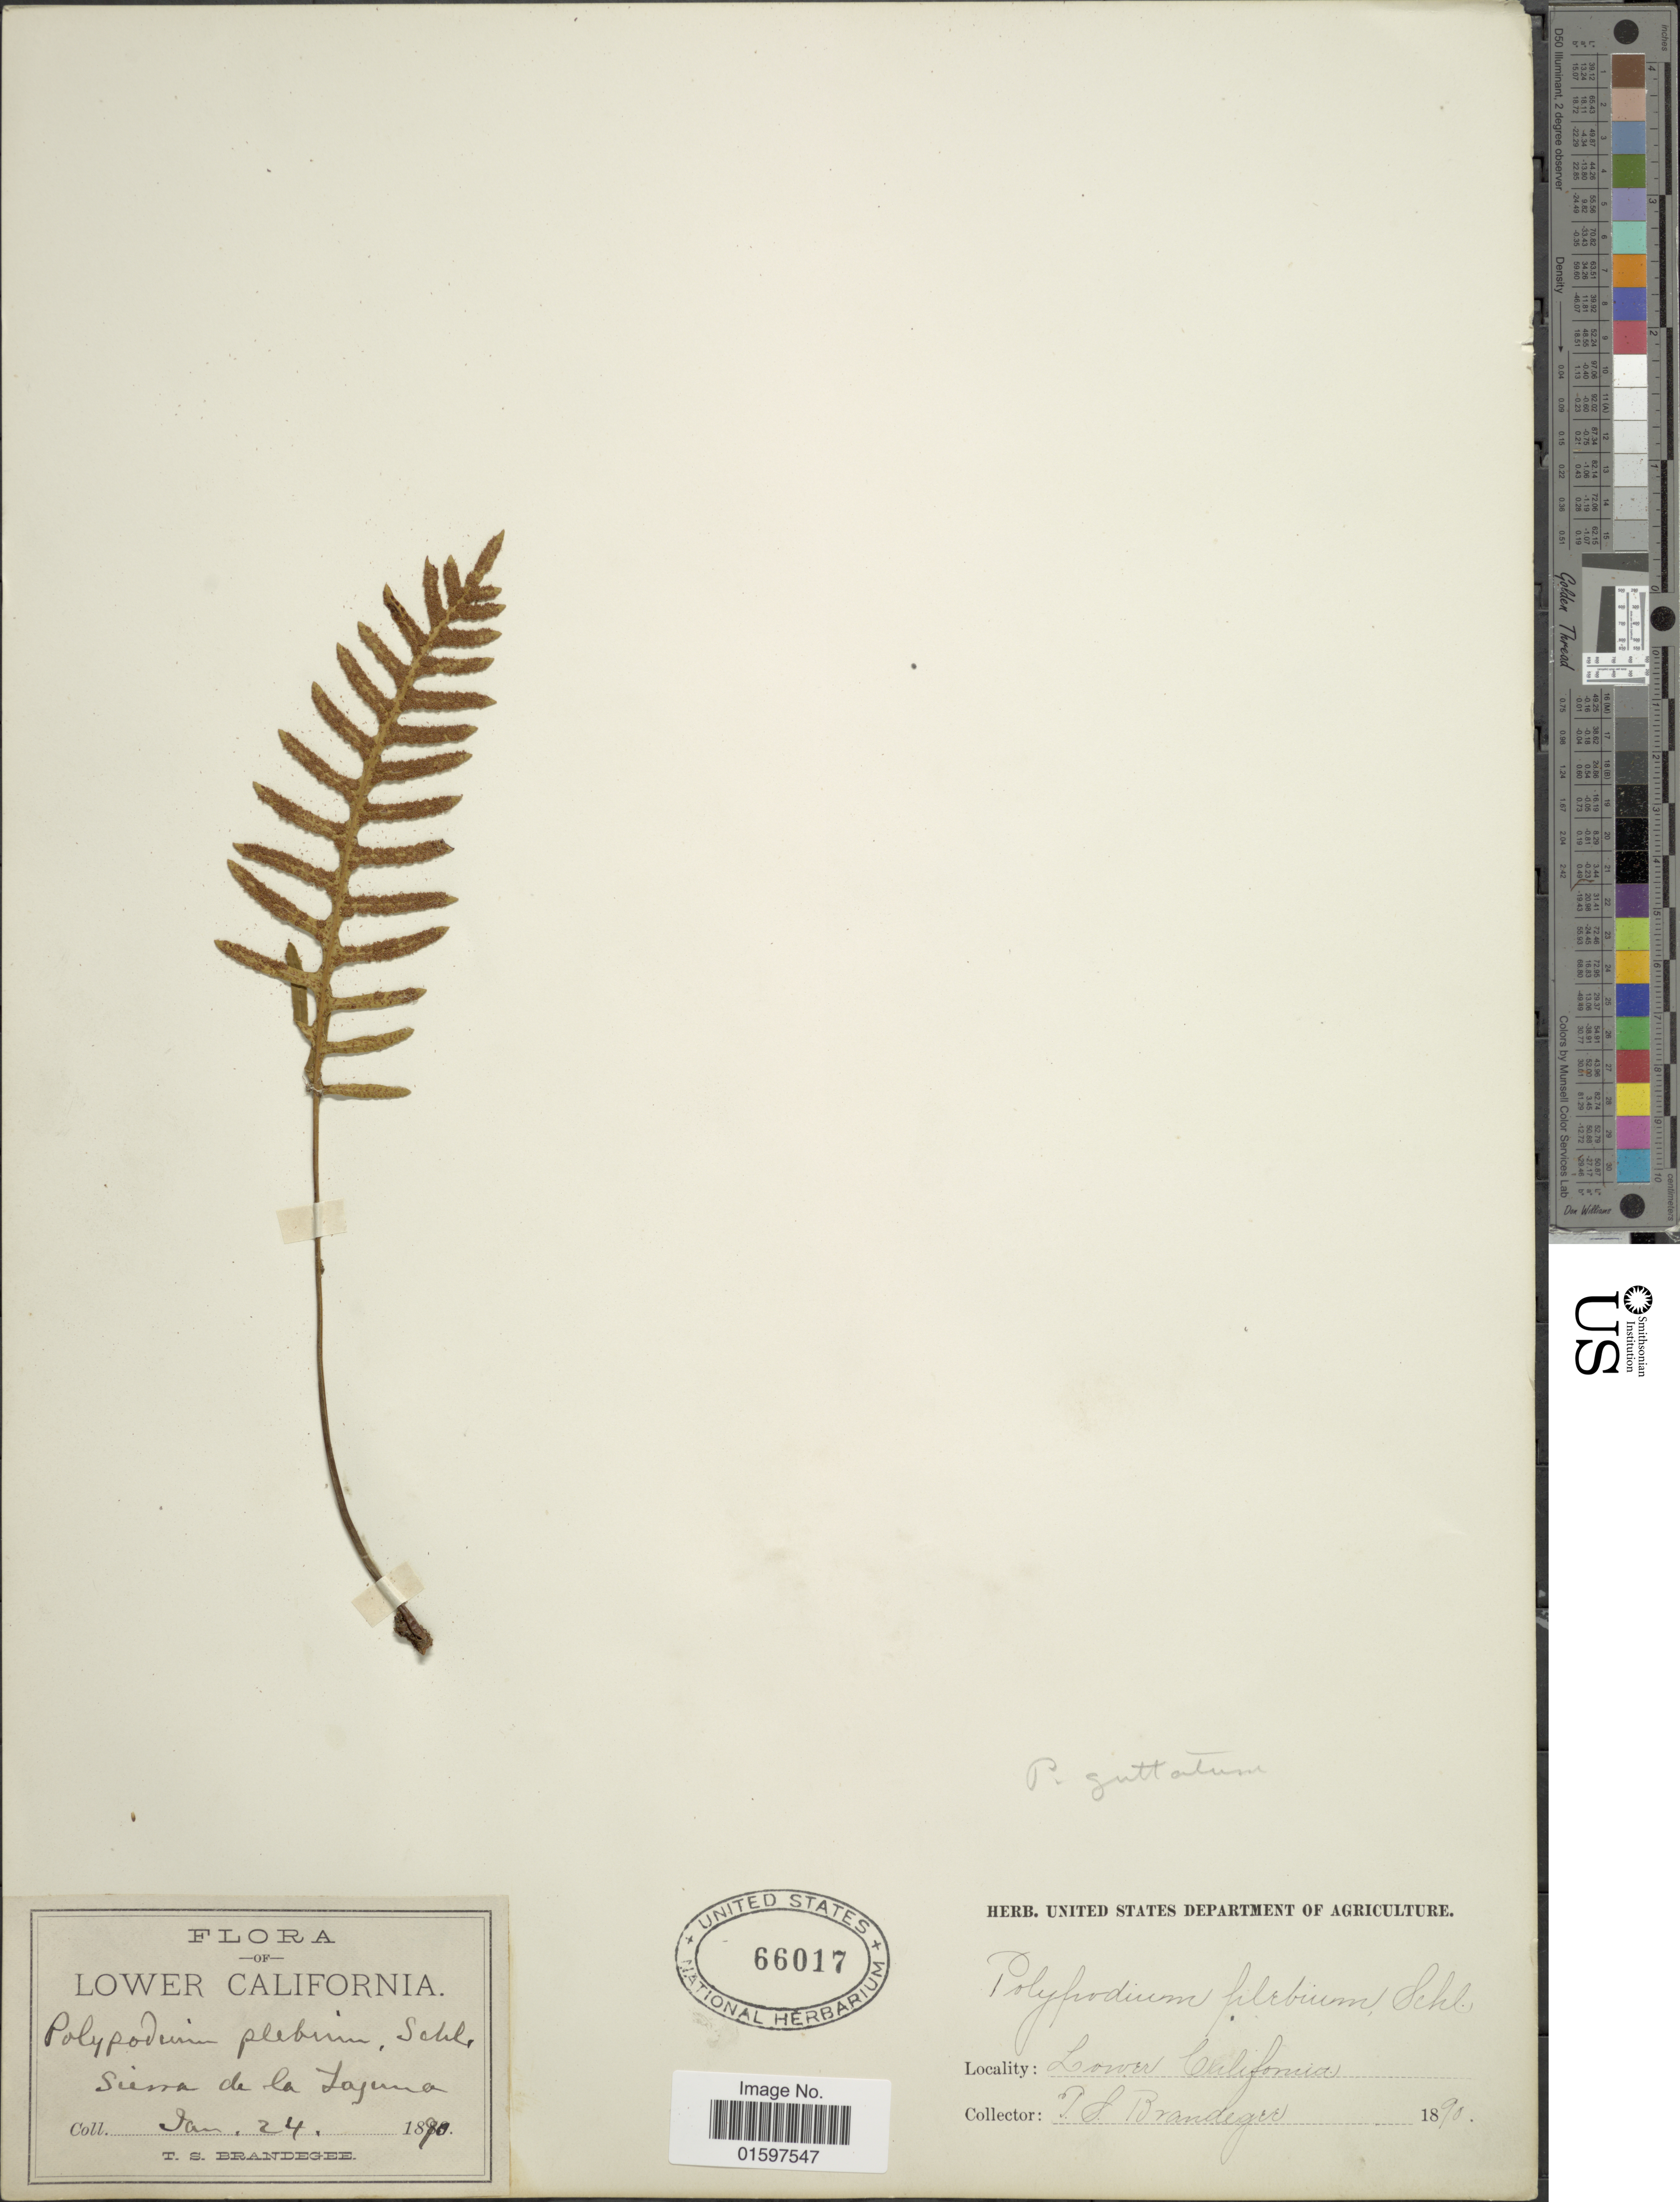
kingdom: Plantae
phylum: Tracheophyta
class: Polypodiopsida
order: Polypodiales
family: Polypodiaceae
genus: Pleopeltis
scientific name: Pleopeltis guttata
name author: (Maxon) E.G. Andrews & Windham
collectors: T. S. Brandegee (herbarium)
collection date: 1890-01-24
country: Mexico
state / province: Baja California Sur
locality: Lower California, Sierra de la Laguna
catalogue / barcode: US 66017